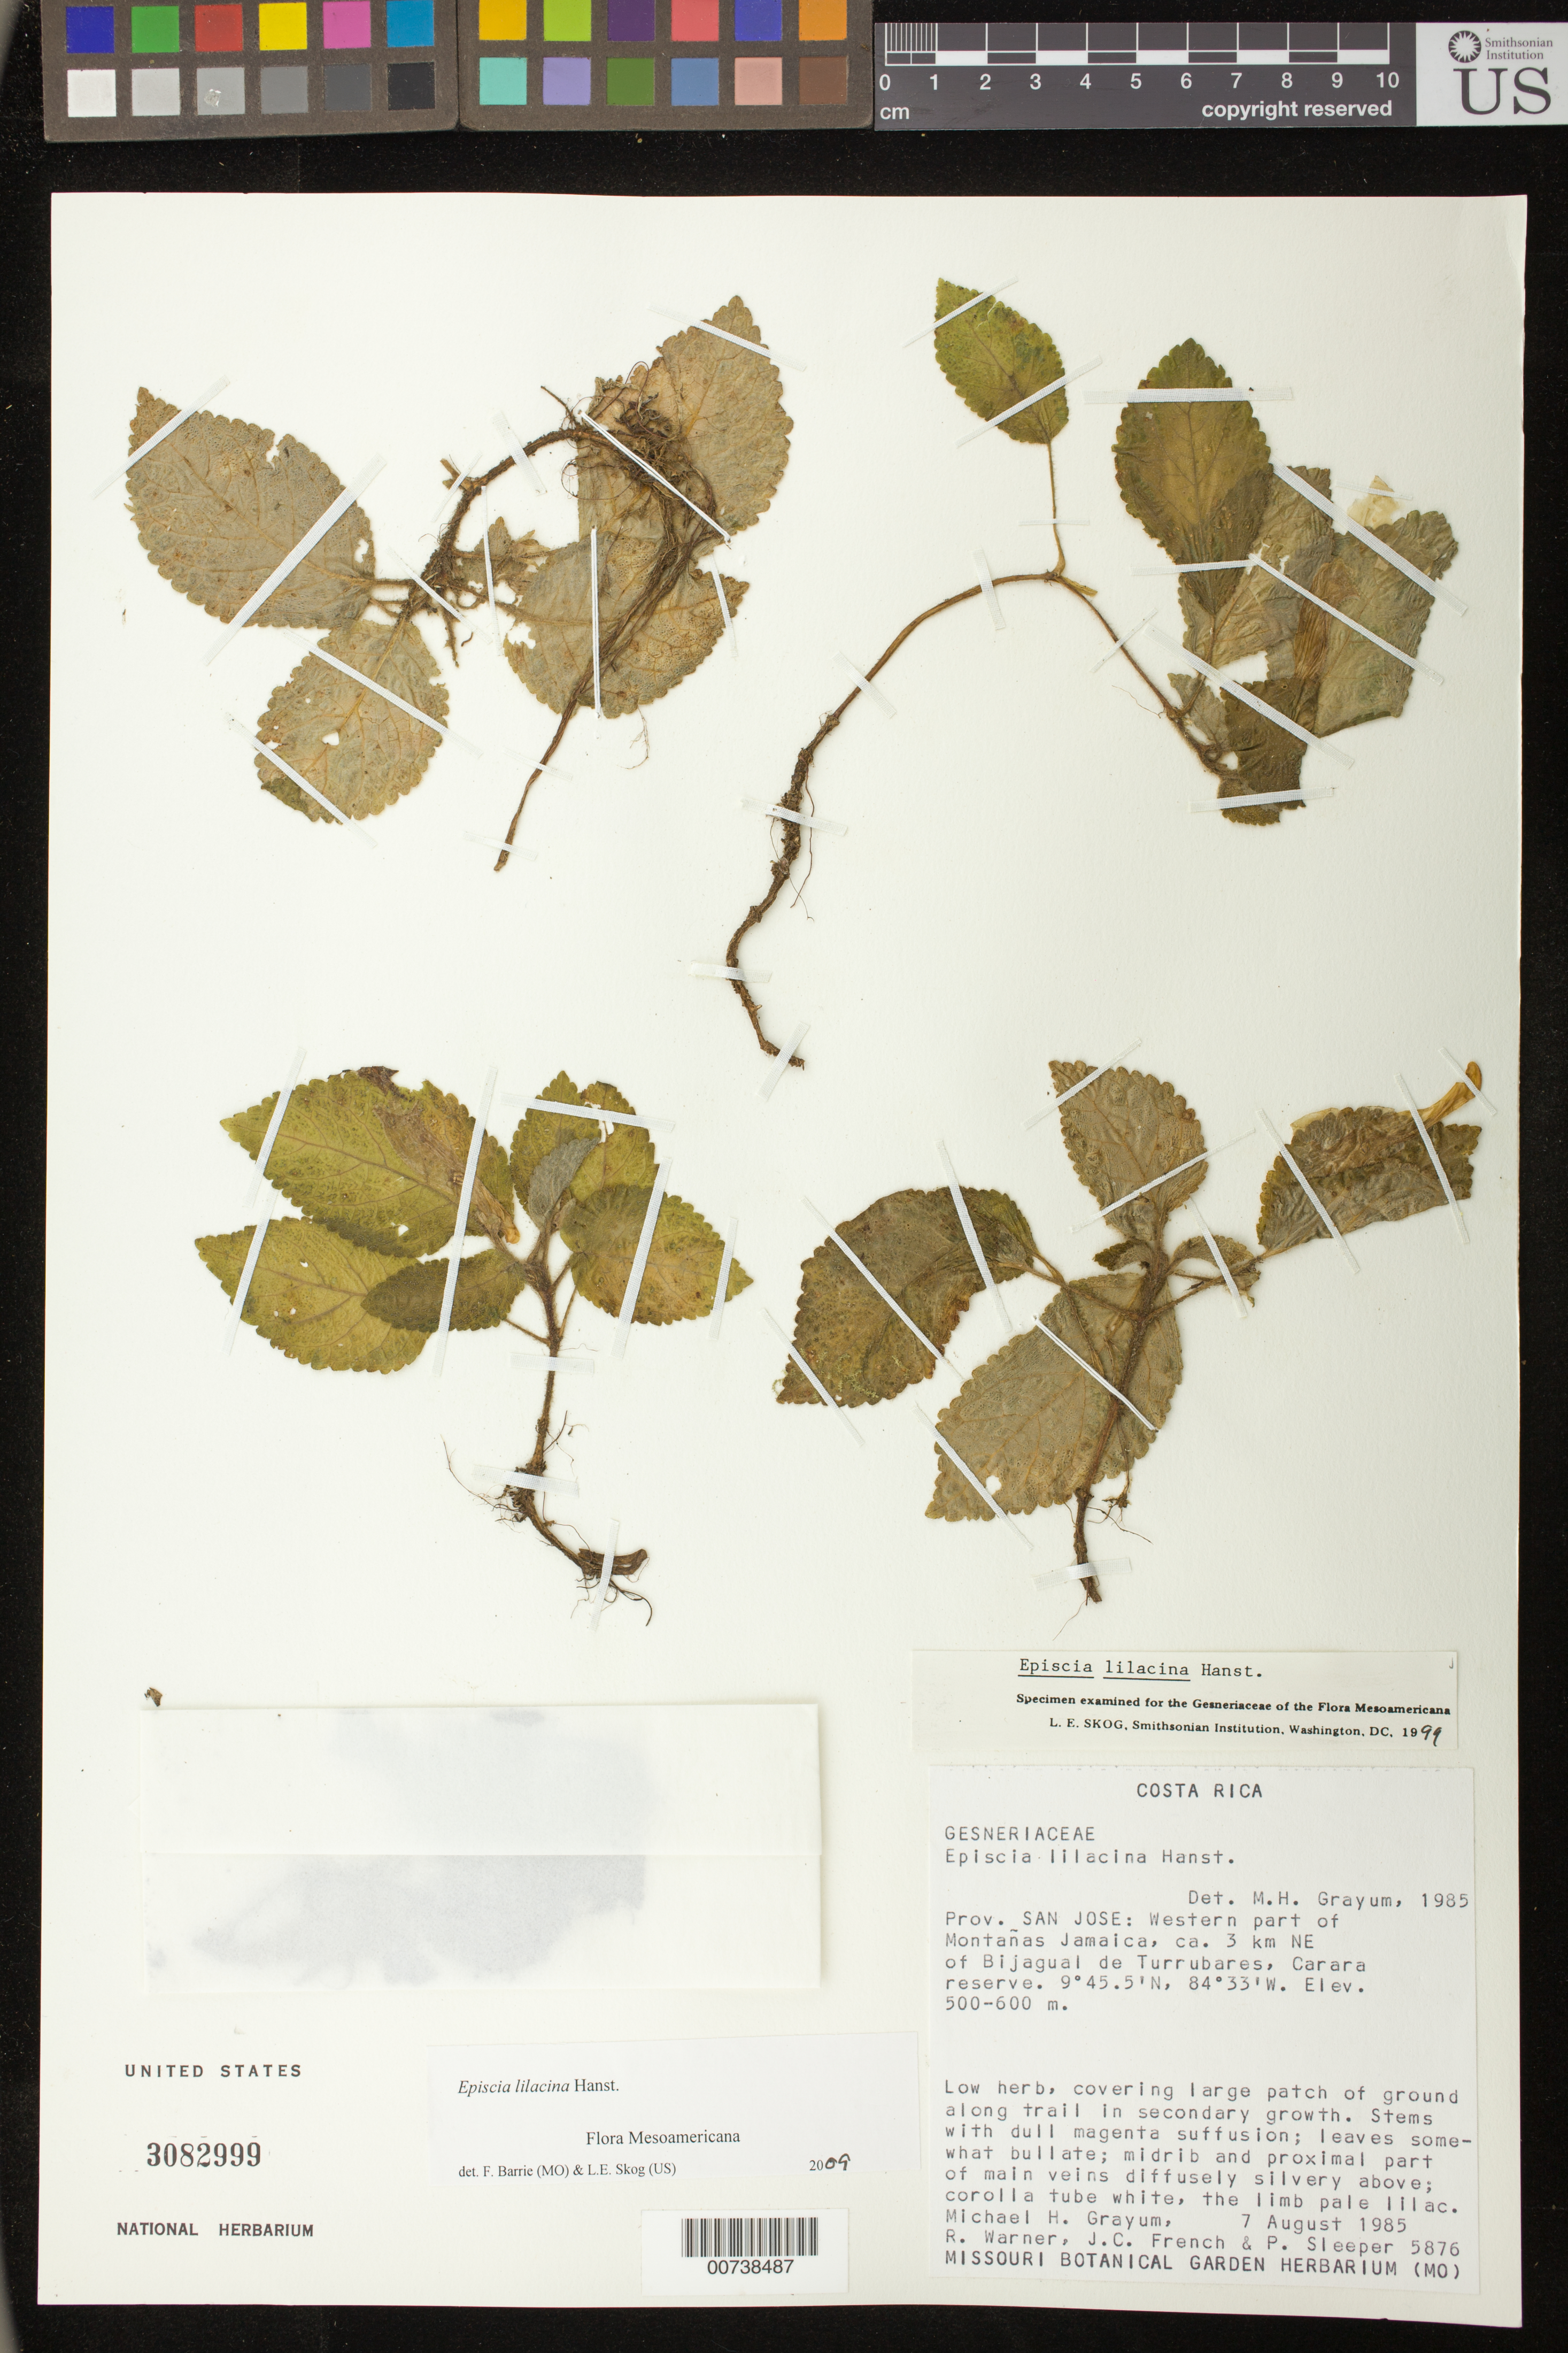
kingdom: Plantae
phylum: Tracheophyta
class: Magnoliopsida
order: Lamiales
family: Gesneriaceae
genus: Episcia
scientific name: Episcia lilacina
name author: Hanst.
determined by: Skog, Laurence E.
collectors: M. H. Grayum, R. Warner, J. French & P. Sleeper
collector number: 5876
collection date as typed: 07 Aug 1985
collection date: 1985-08-07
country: Costa Rica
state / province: San José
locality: Prov. San Jose: western part of Montañas Jamaica, ca. 3 km NE of Bijagual de Turrubares, Carara reserve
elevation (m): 500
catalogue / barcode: US 3082999